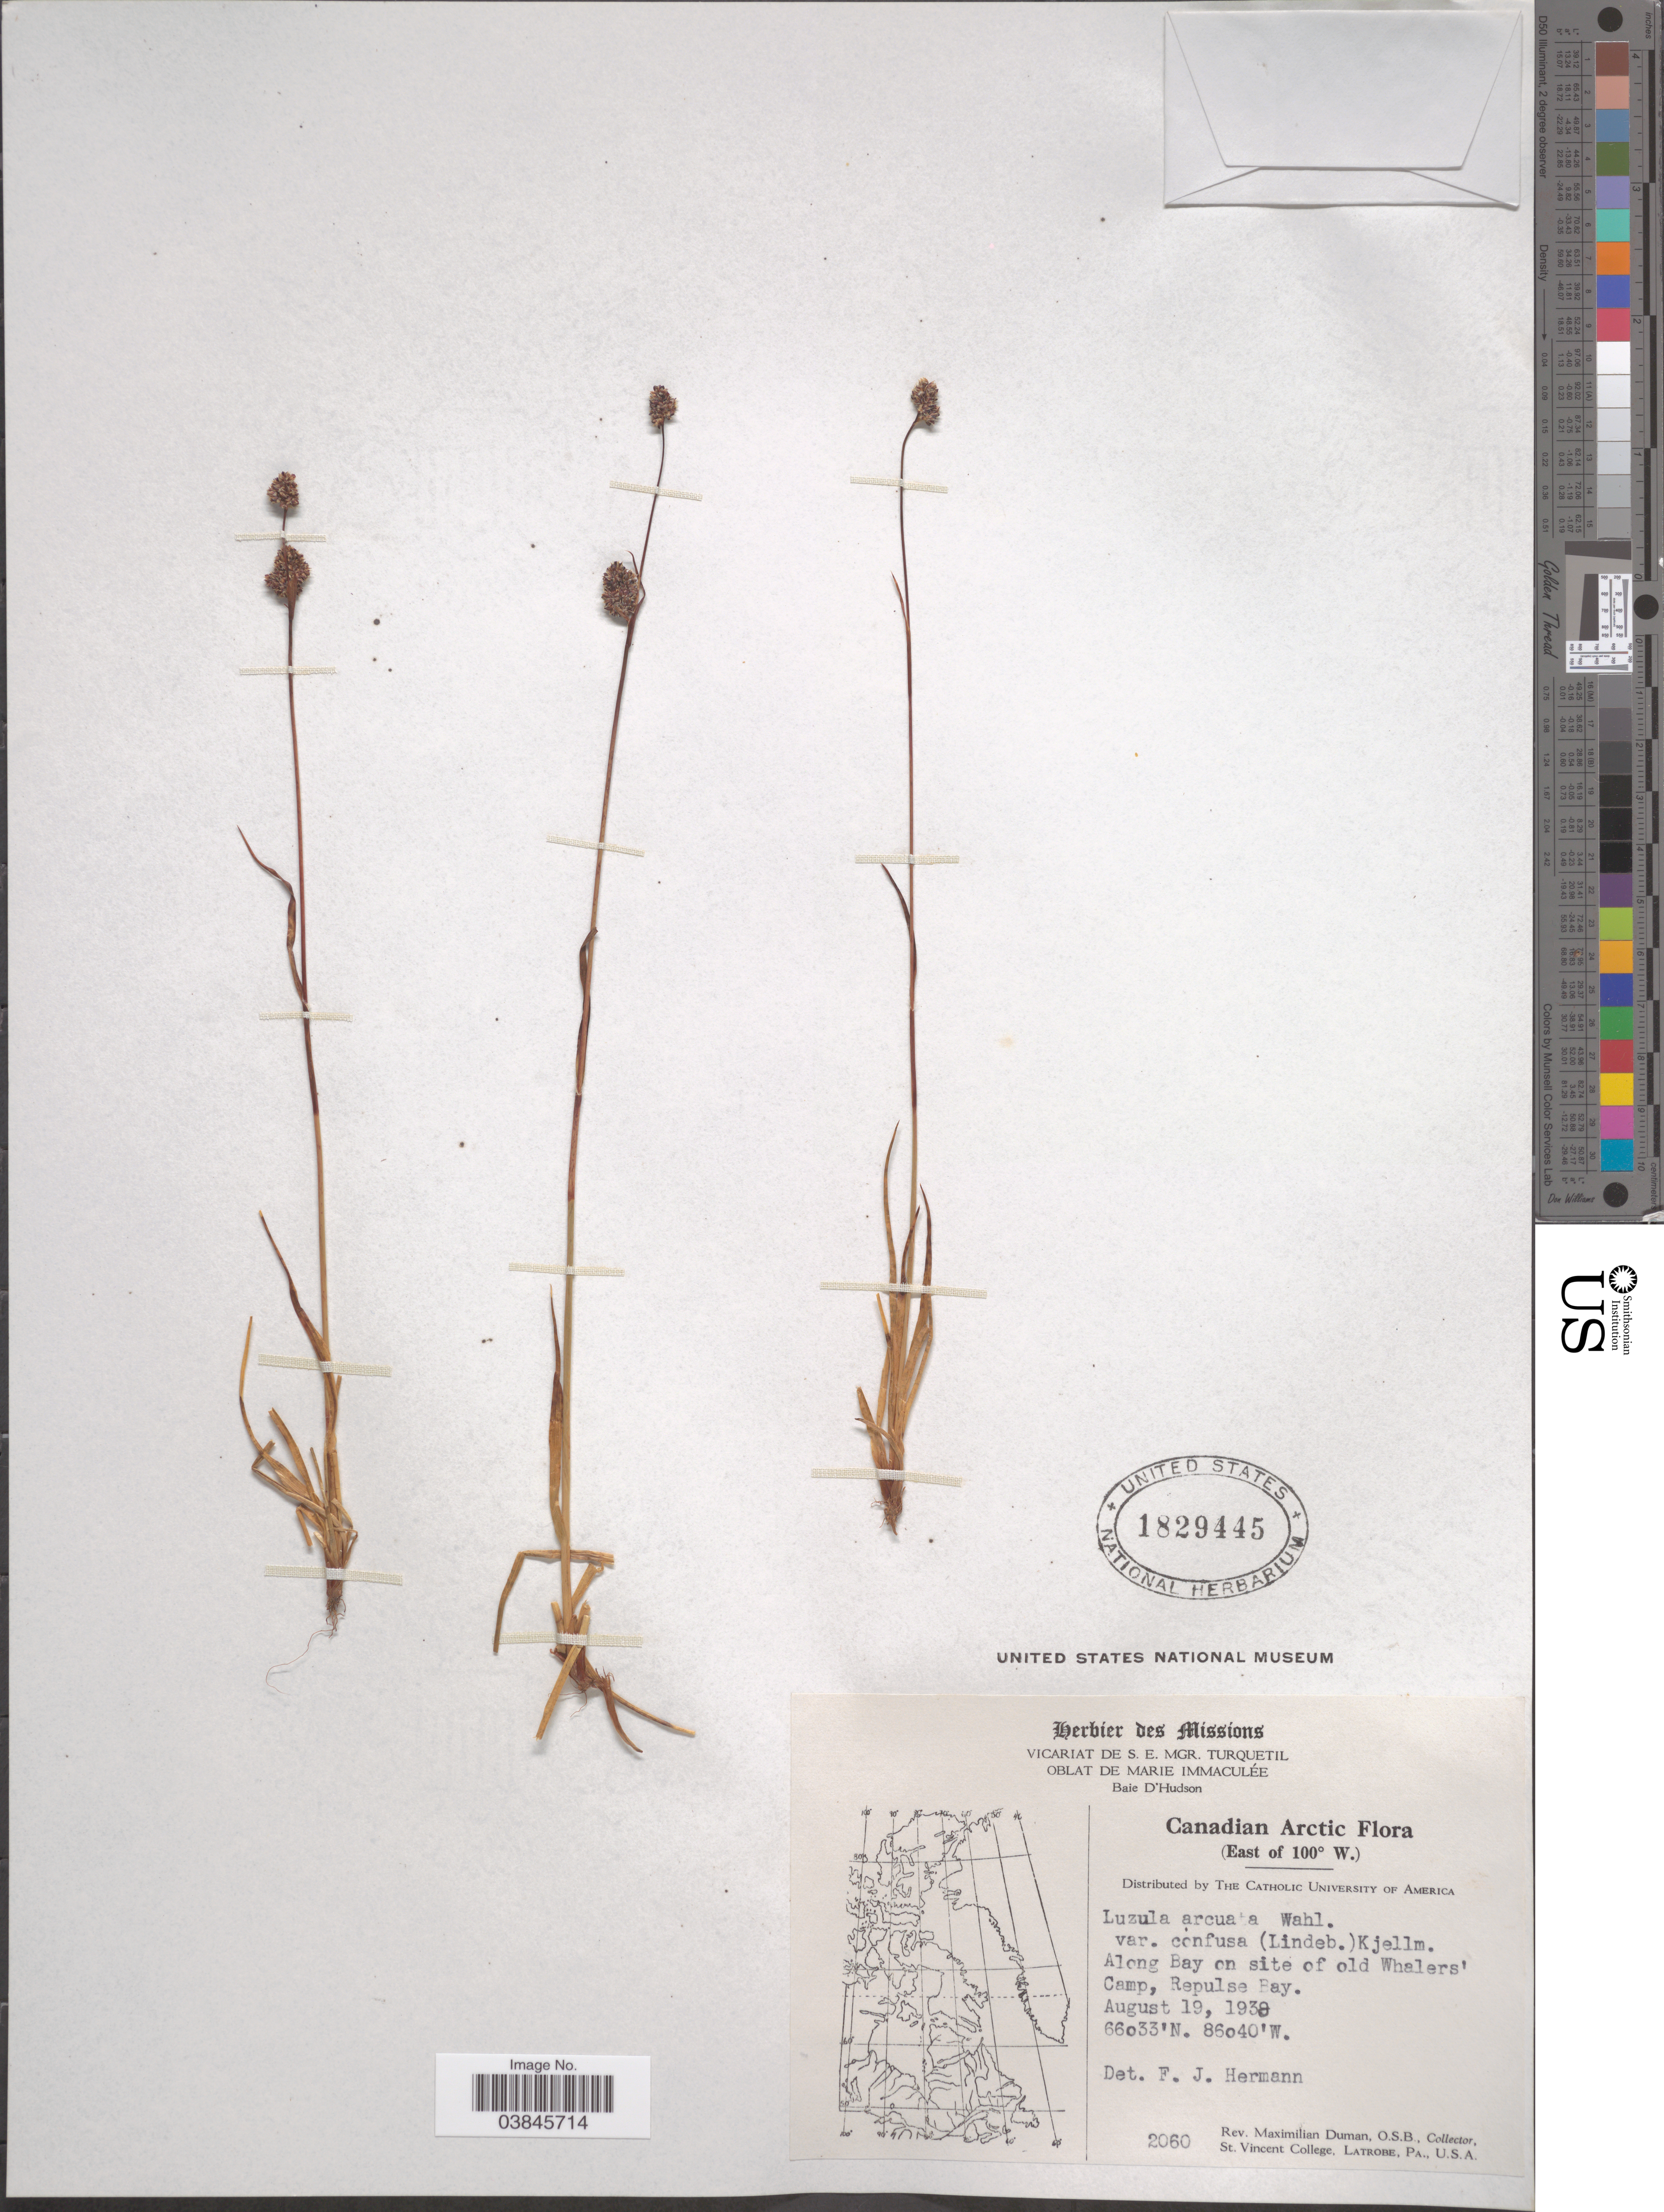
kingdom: Plantae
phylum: Tracheophyta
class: Liliopsida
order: Poales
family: Juncaceae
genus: Luzula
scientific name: Luzula confusa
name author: Lindeb.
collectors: M. Duman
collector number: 2060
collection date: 1938-08-19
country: Canada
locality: Canadian Arctic. (East of 100°). Along Bay on site of old Whaler's Camp, Repulse Bay.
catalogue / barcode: US 1829445